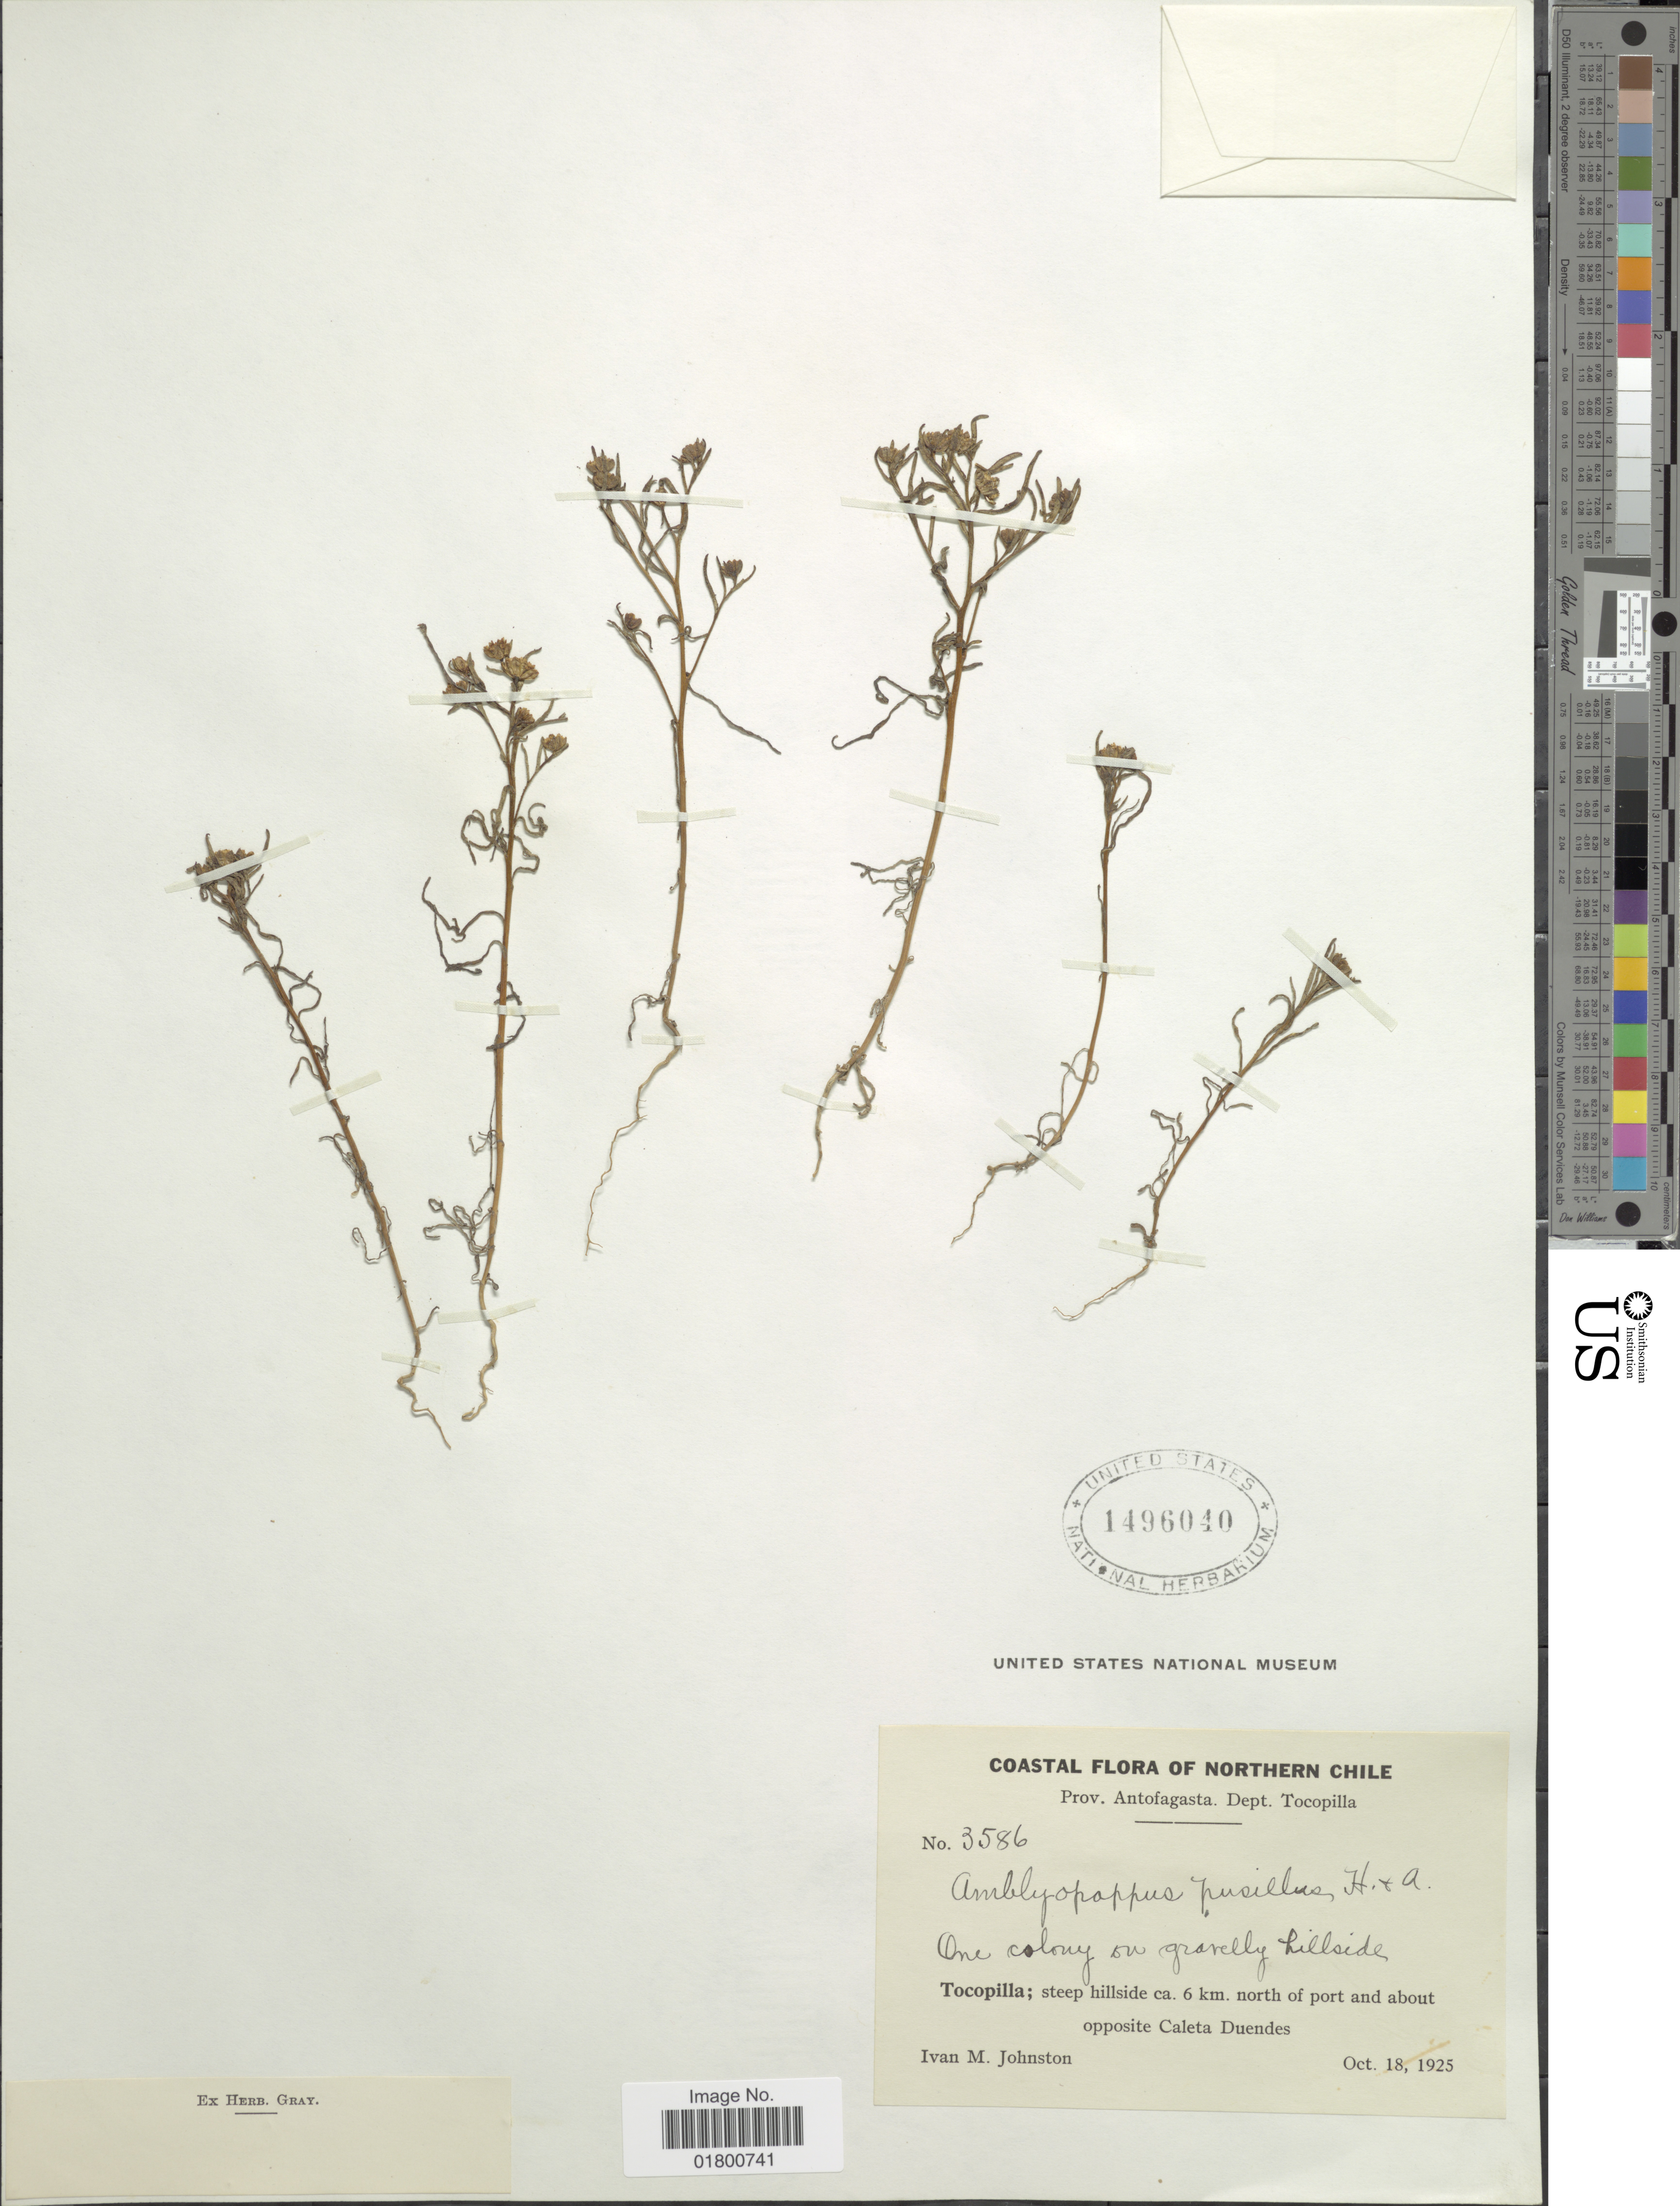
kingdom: Plantae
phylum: Tracheophyta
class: Magnoliopsida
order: Asterales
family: Asteraceae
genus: Amblyopappus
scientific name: Amblyopappus pusillus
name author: Hook. & Arn.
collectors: I.M. Johnston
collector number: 3586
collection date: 1925-10-18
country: Chile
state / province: Antofagasta (II)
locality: Antofagasta, Dept. Tocopilla, Tocopilla: Steep hillside 6 km. north of port and about opposite Caleta Duendes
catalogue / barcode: US 1496040